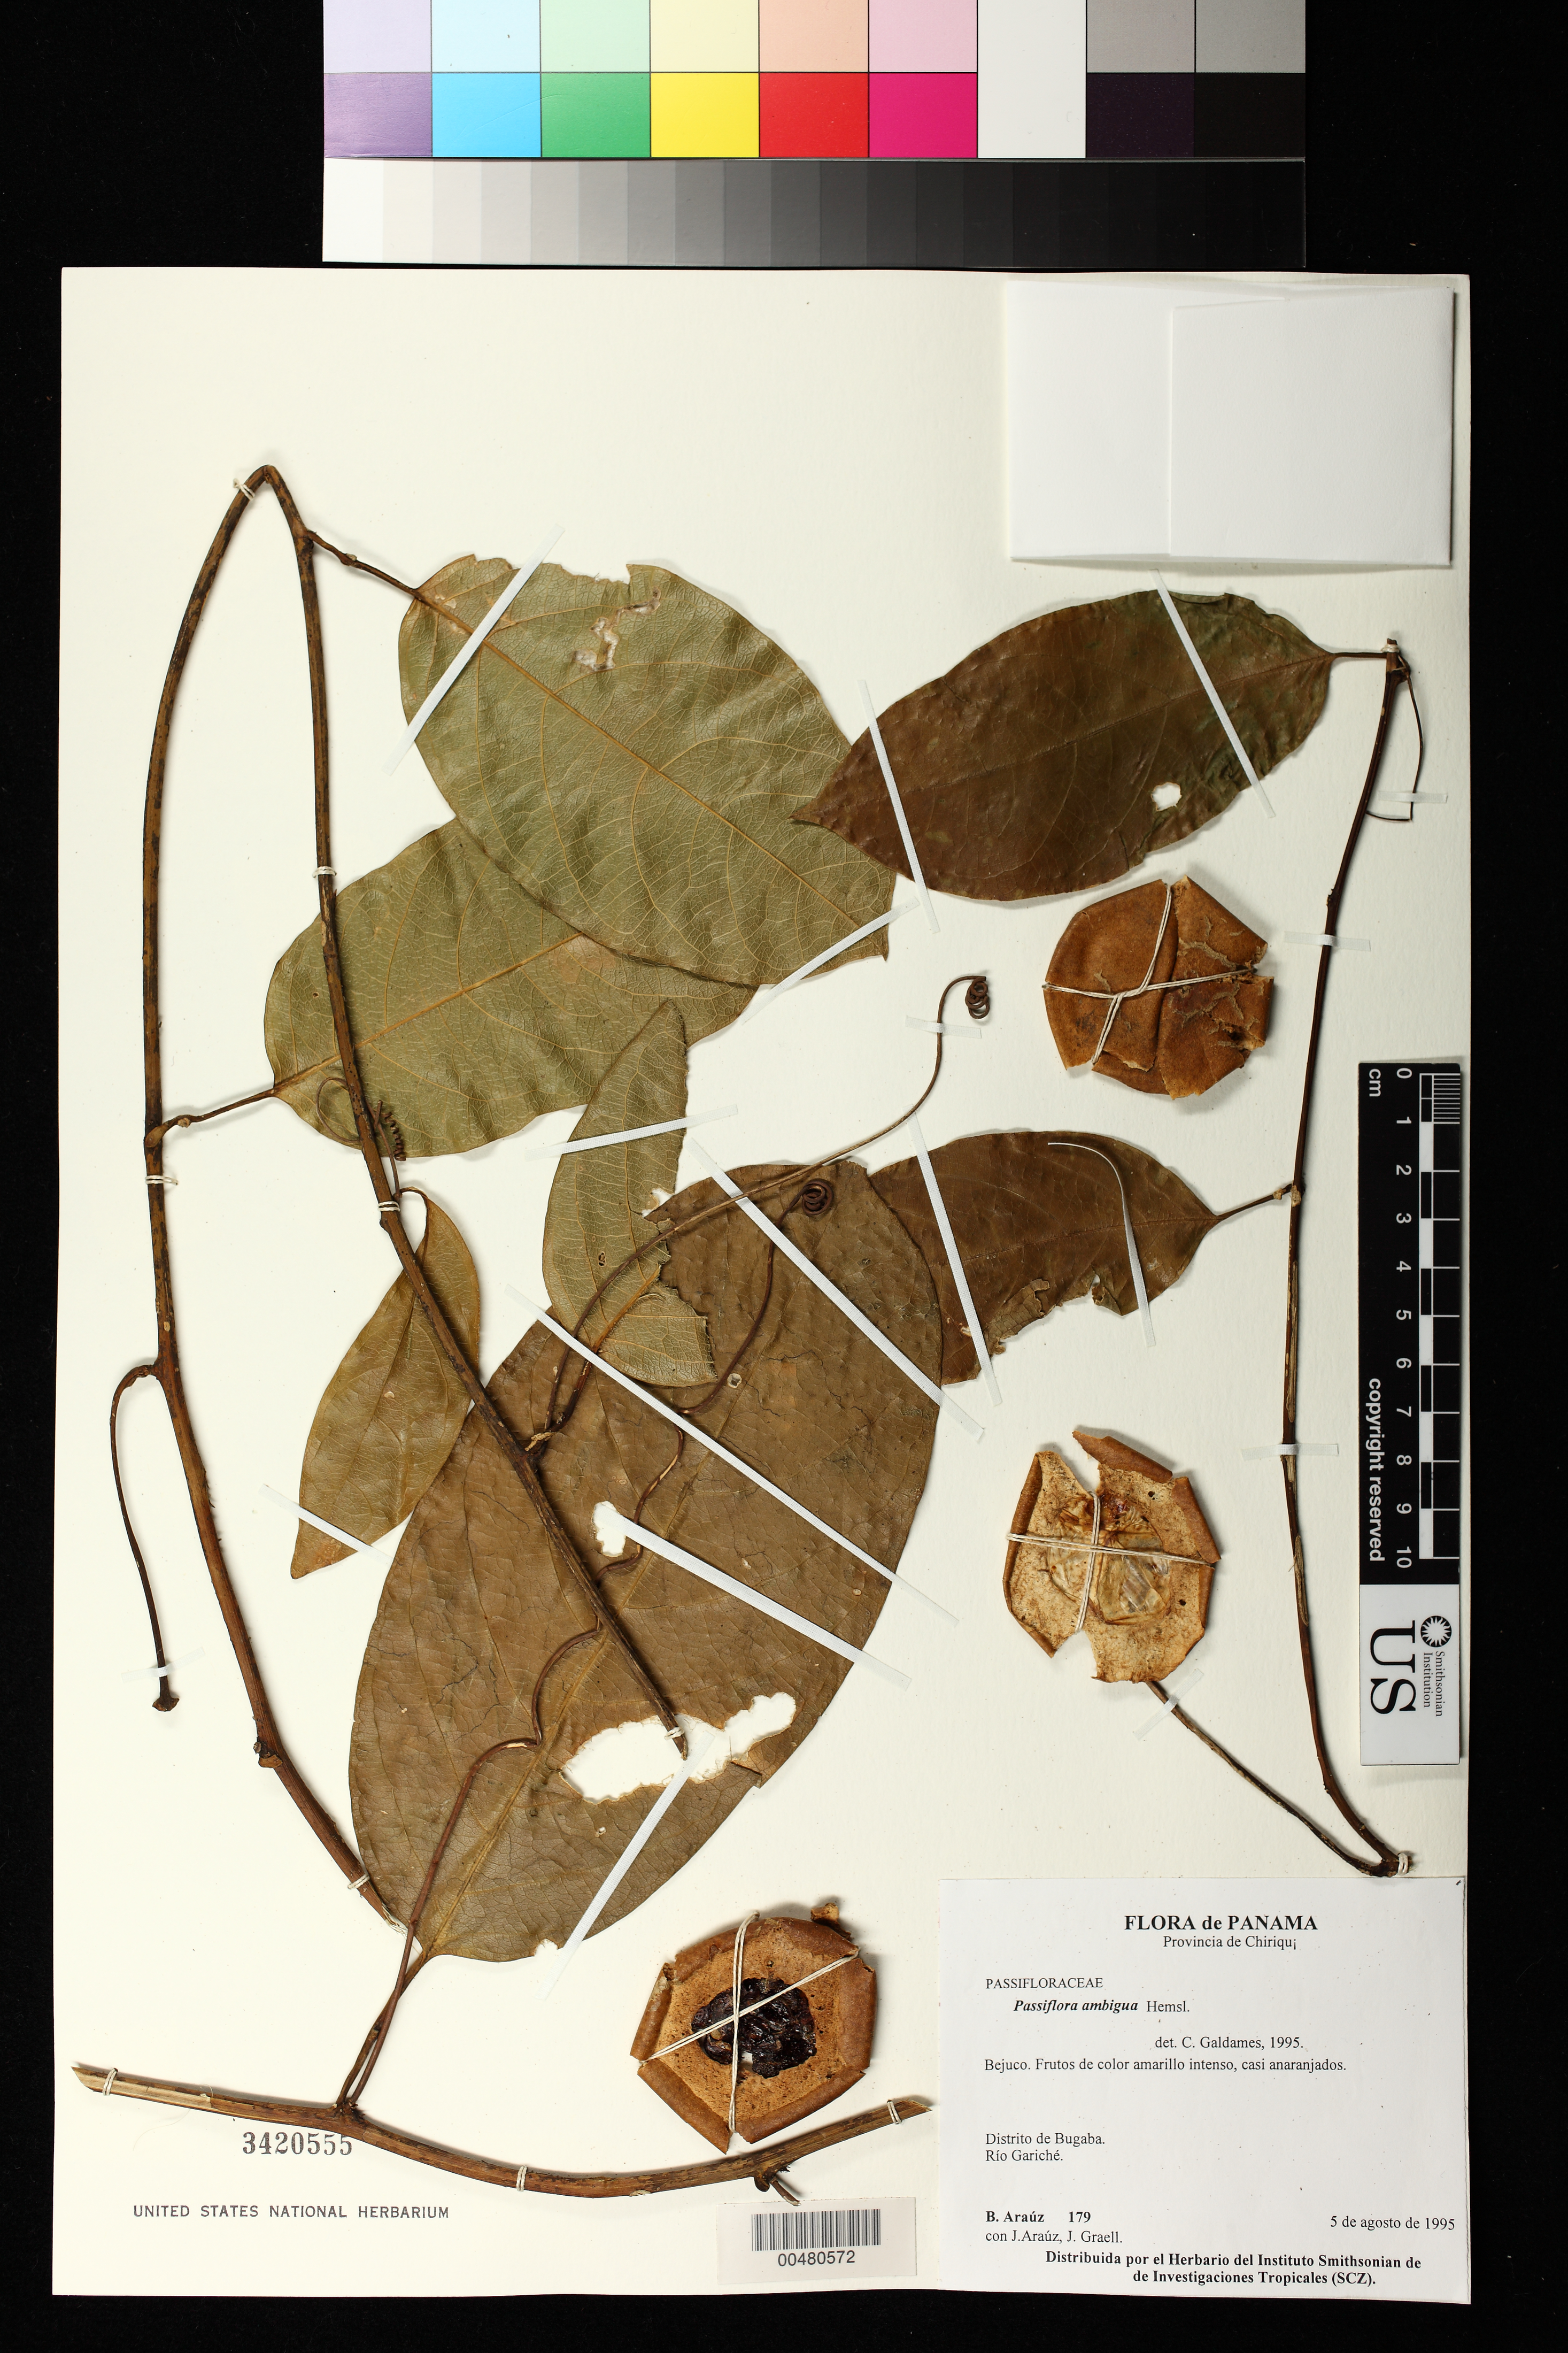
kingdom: Plantae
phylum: Tracheophyta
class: Magnoliopsida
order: Malpighiales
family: Passifloraceae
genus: Passiflora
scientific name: Passiflora ambigua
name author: Hemsl.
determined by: Galdames, C.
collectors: B. Araúz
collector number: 179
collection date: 1995-08-05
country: Panama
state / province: Chiriquí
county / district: Bugaba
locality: Río Gariché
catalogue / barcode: US 3420555